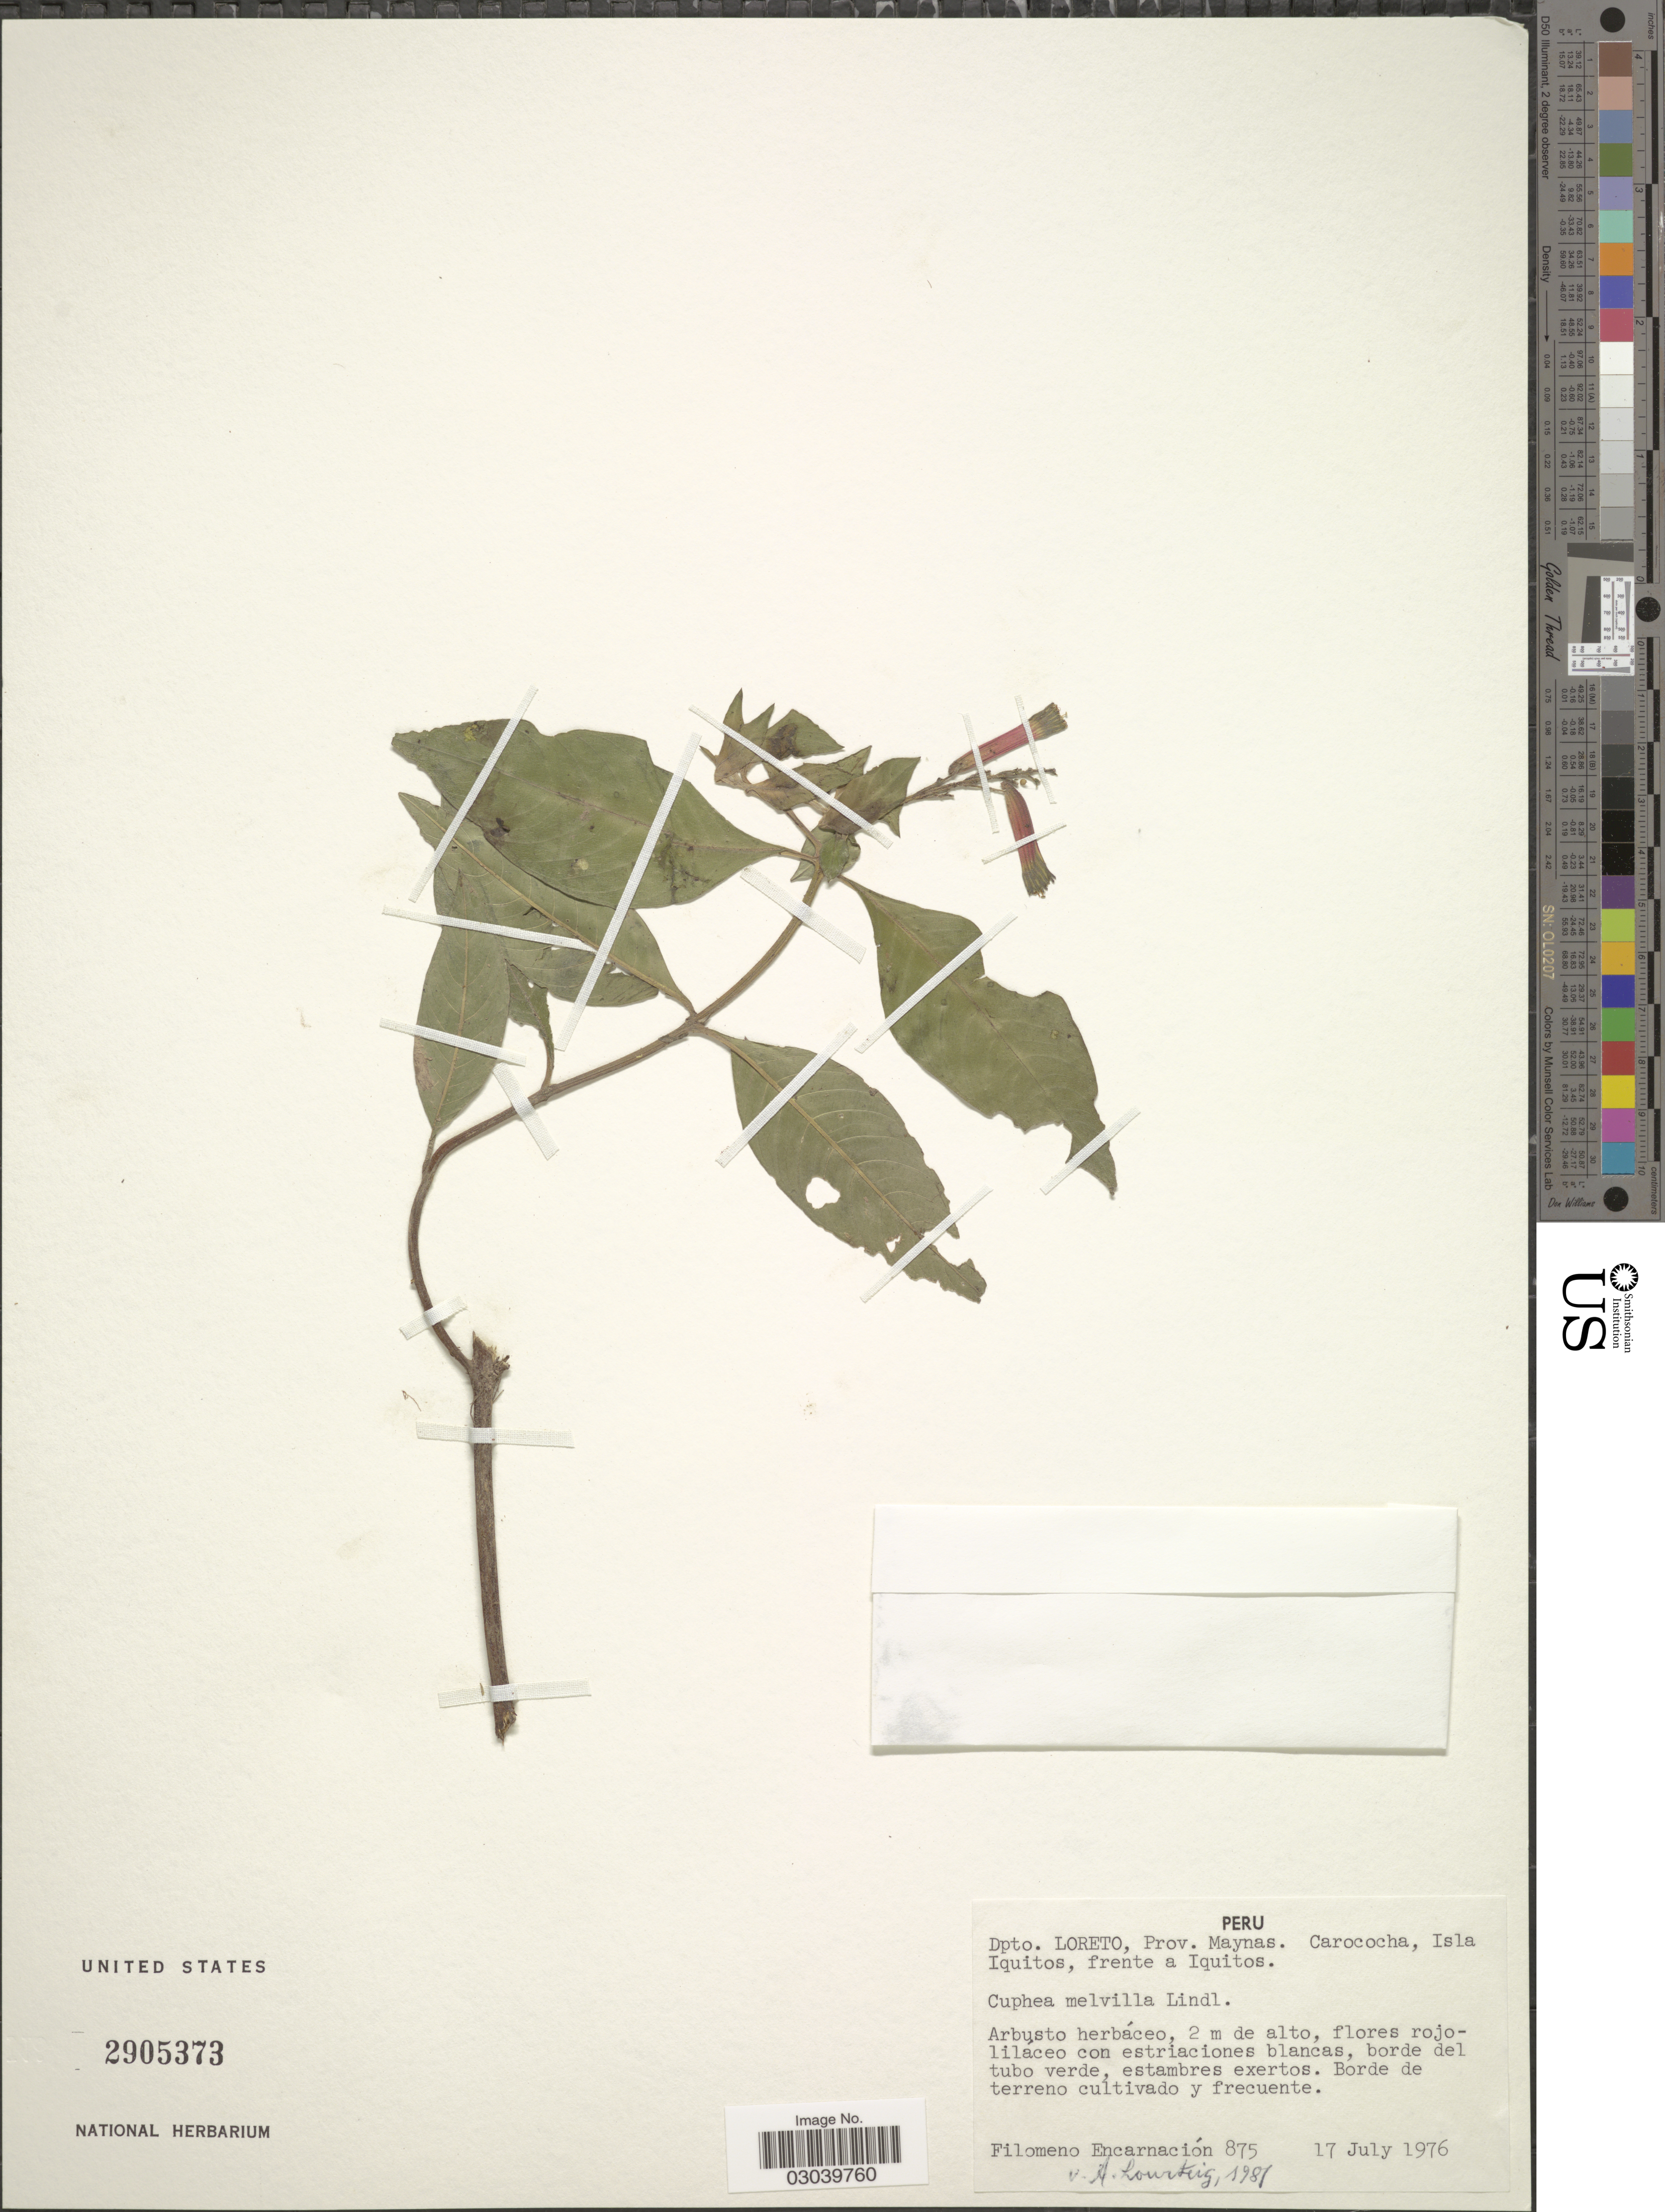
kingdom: Plantae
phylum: Tracheophyta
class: Magnoliopsida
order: Myrtales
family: Lythraceae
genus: Cuphea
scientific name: Cuphea melvilla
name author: Lindl.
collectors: F. Encarnación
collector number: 875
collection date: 1976-07-17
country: Peru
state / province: Loreto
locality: Dpto. Loreto, Prov. Maynas. Carococha, Isla Iquitos, frente a Iquitos.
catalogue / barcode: US 2905373